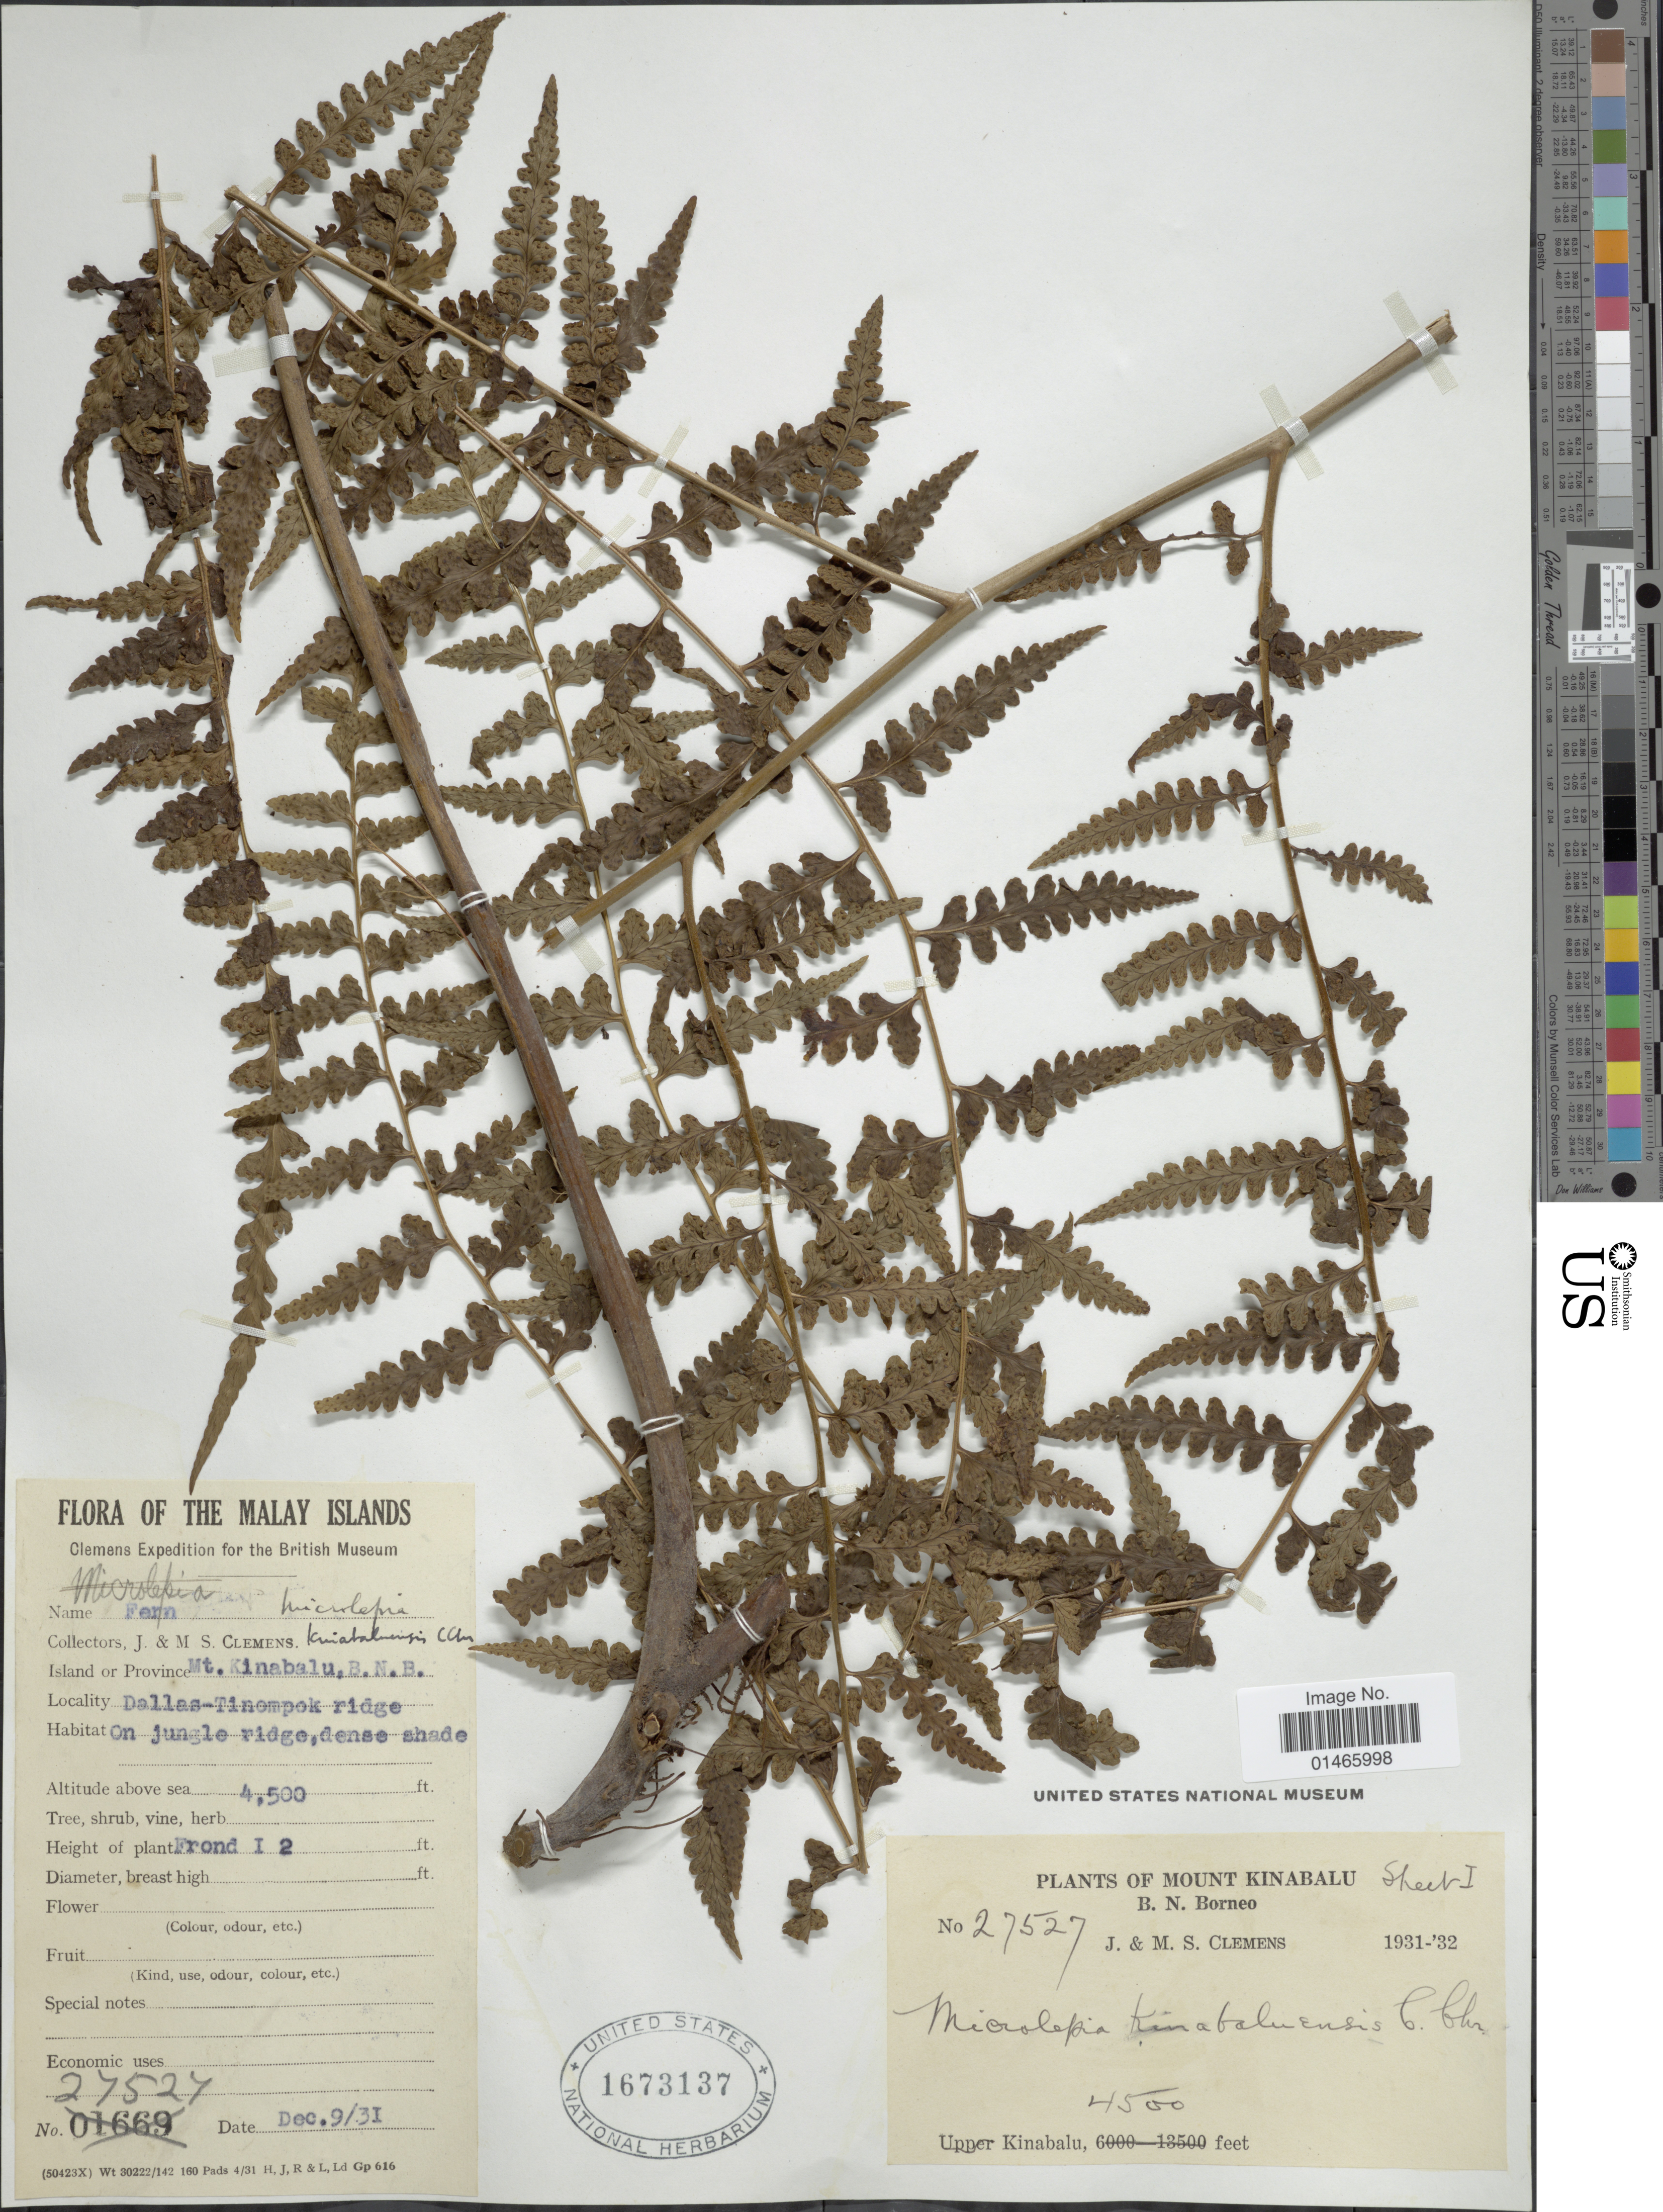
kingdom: Plantae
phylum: Tracheophyta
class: Polypodiopsida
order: Polypodiales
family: Dennstaedtiaceae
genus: Microlepia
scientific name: Microlepia manilensis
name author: (Goldm.) C. Chr.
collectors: J. Clemens & M. S. Clemens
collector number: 27527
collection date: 1931/1932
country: Malaysia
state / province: Sabah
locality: Mt. Kinabalu, B.N.B., Dallas-Tinompok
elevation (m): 1372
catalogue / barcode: US 1673137